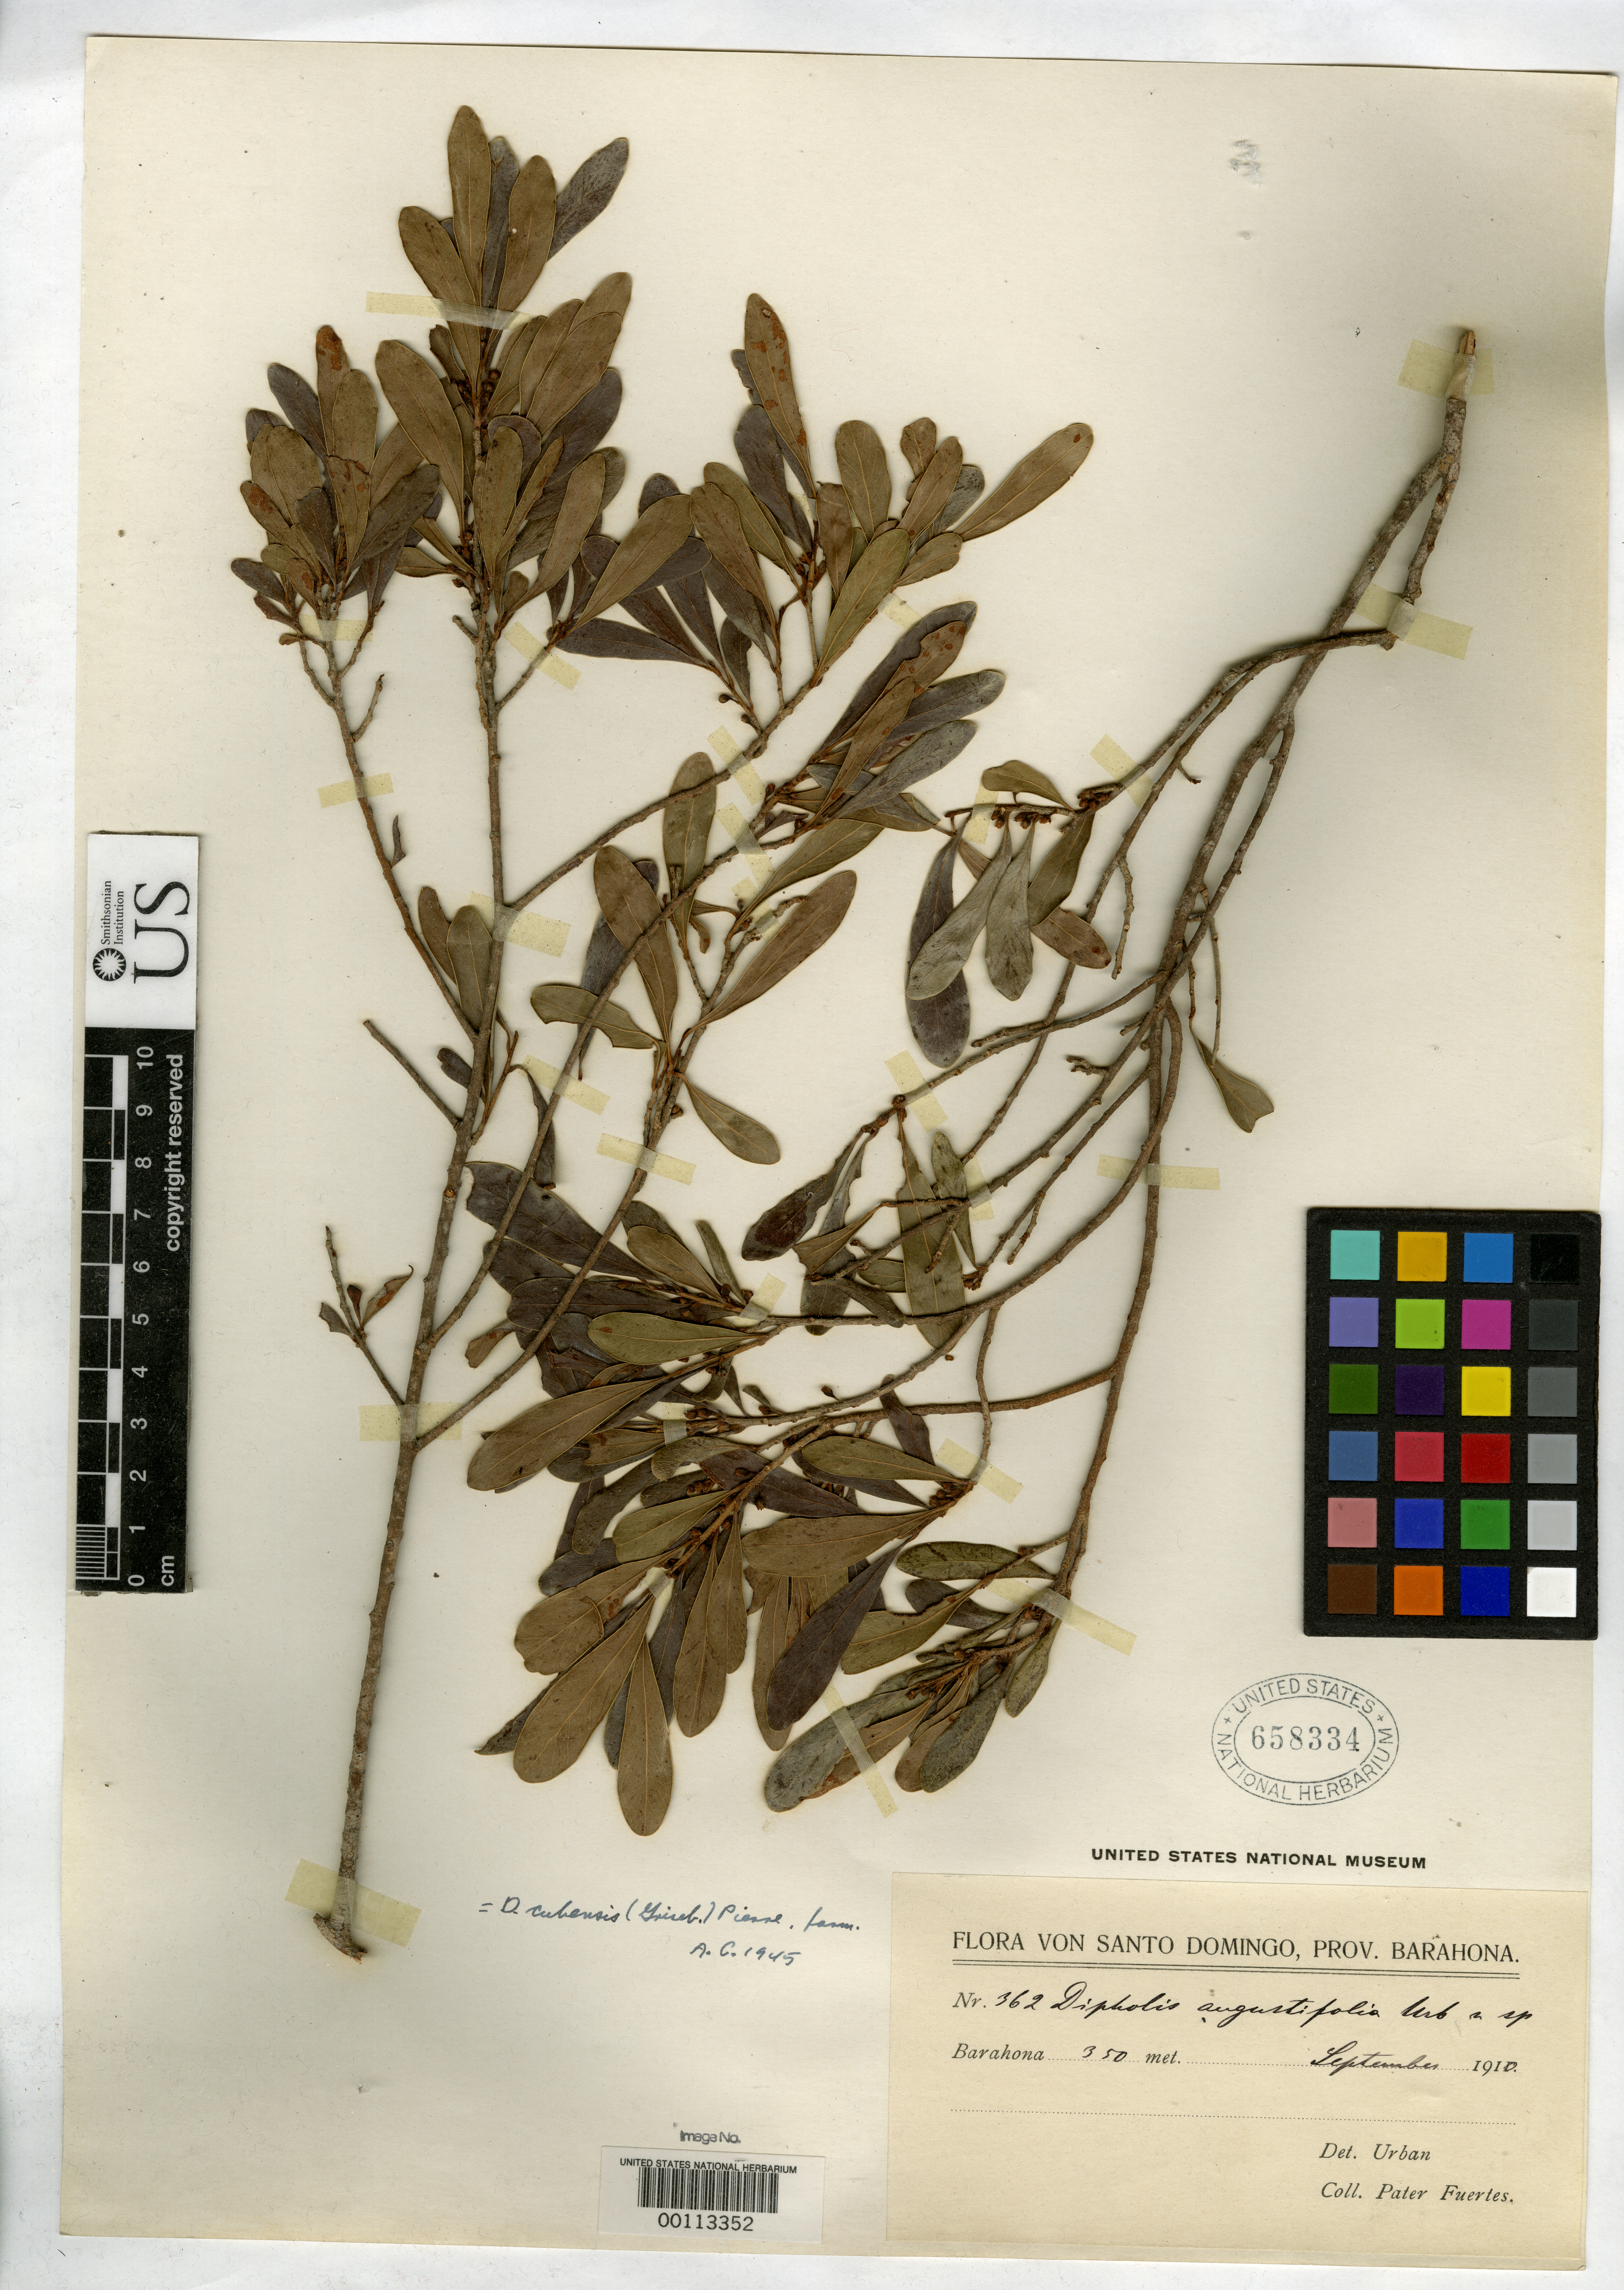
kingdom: Plantae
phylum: Tracheophyta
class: Magnoliopsida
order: Ericales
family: Sapotaceae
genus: Dipholis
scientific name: Dipholis angustifolia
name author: Urb.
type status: Isolectotype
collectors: M. D. Fuertes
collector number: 362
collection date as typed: Sep 1910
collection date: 1910-09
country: Dominican Republic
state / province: Barahona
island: Hispaniola Island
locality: Barahona.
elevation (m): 350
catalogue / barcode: US 658334